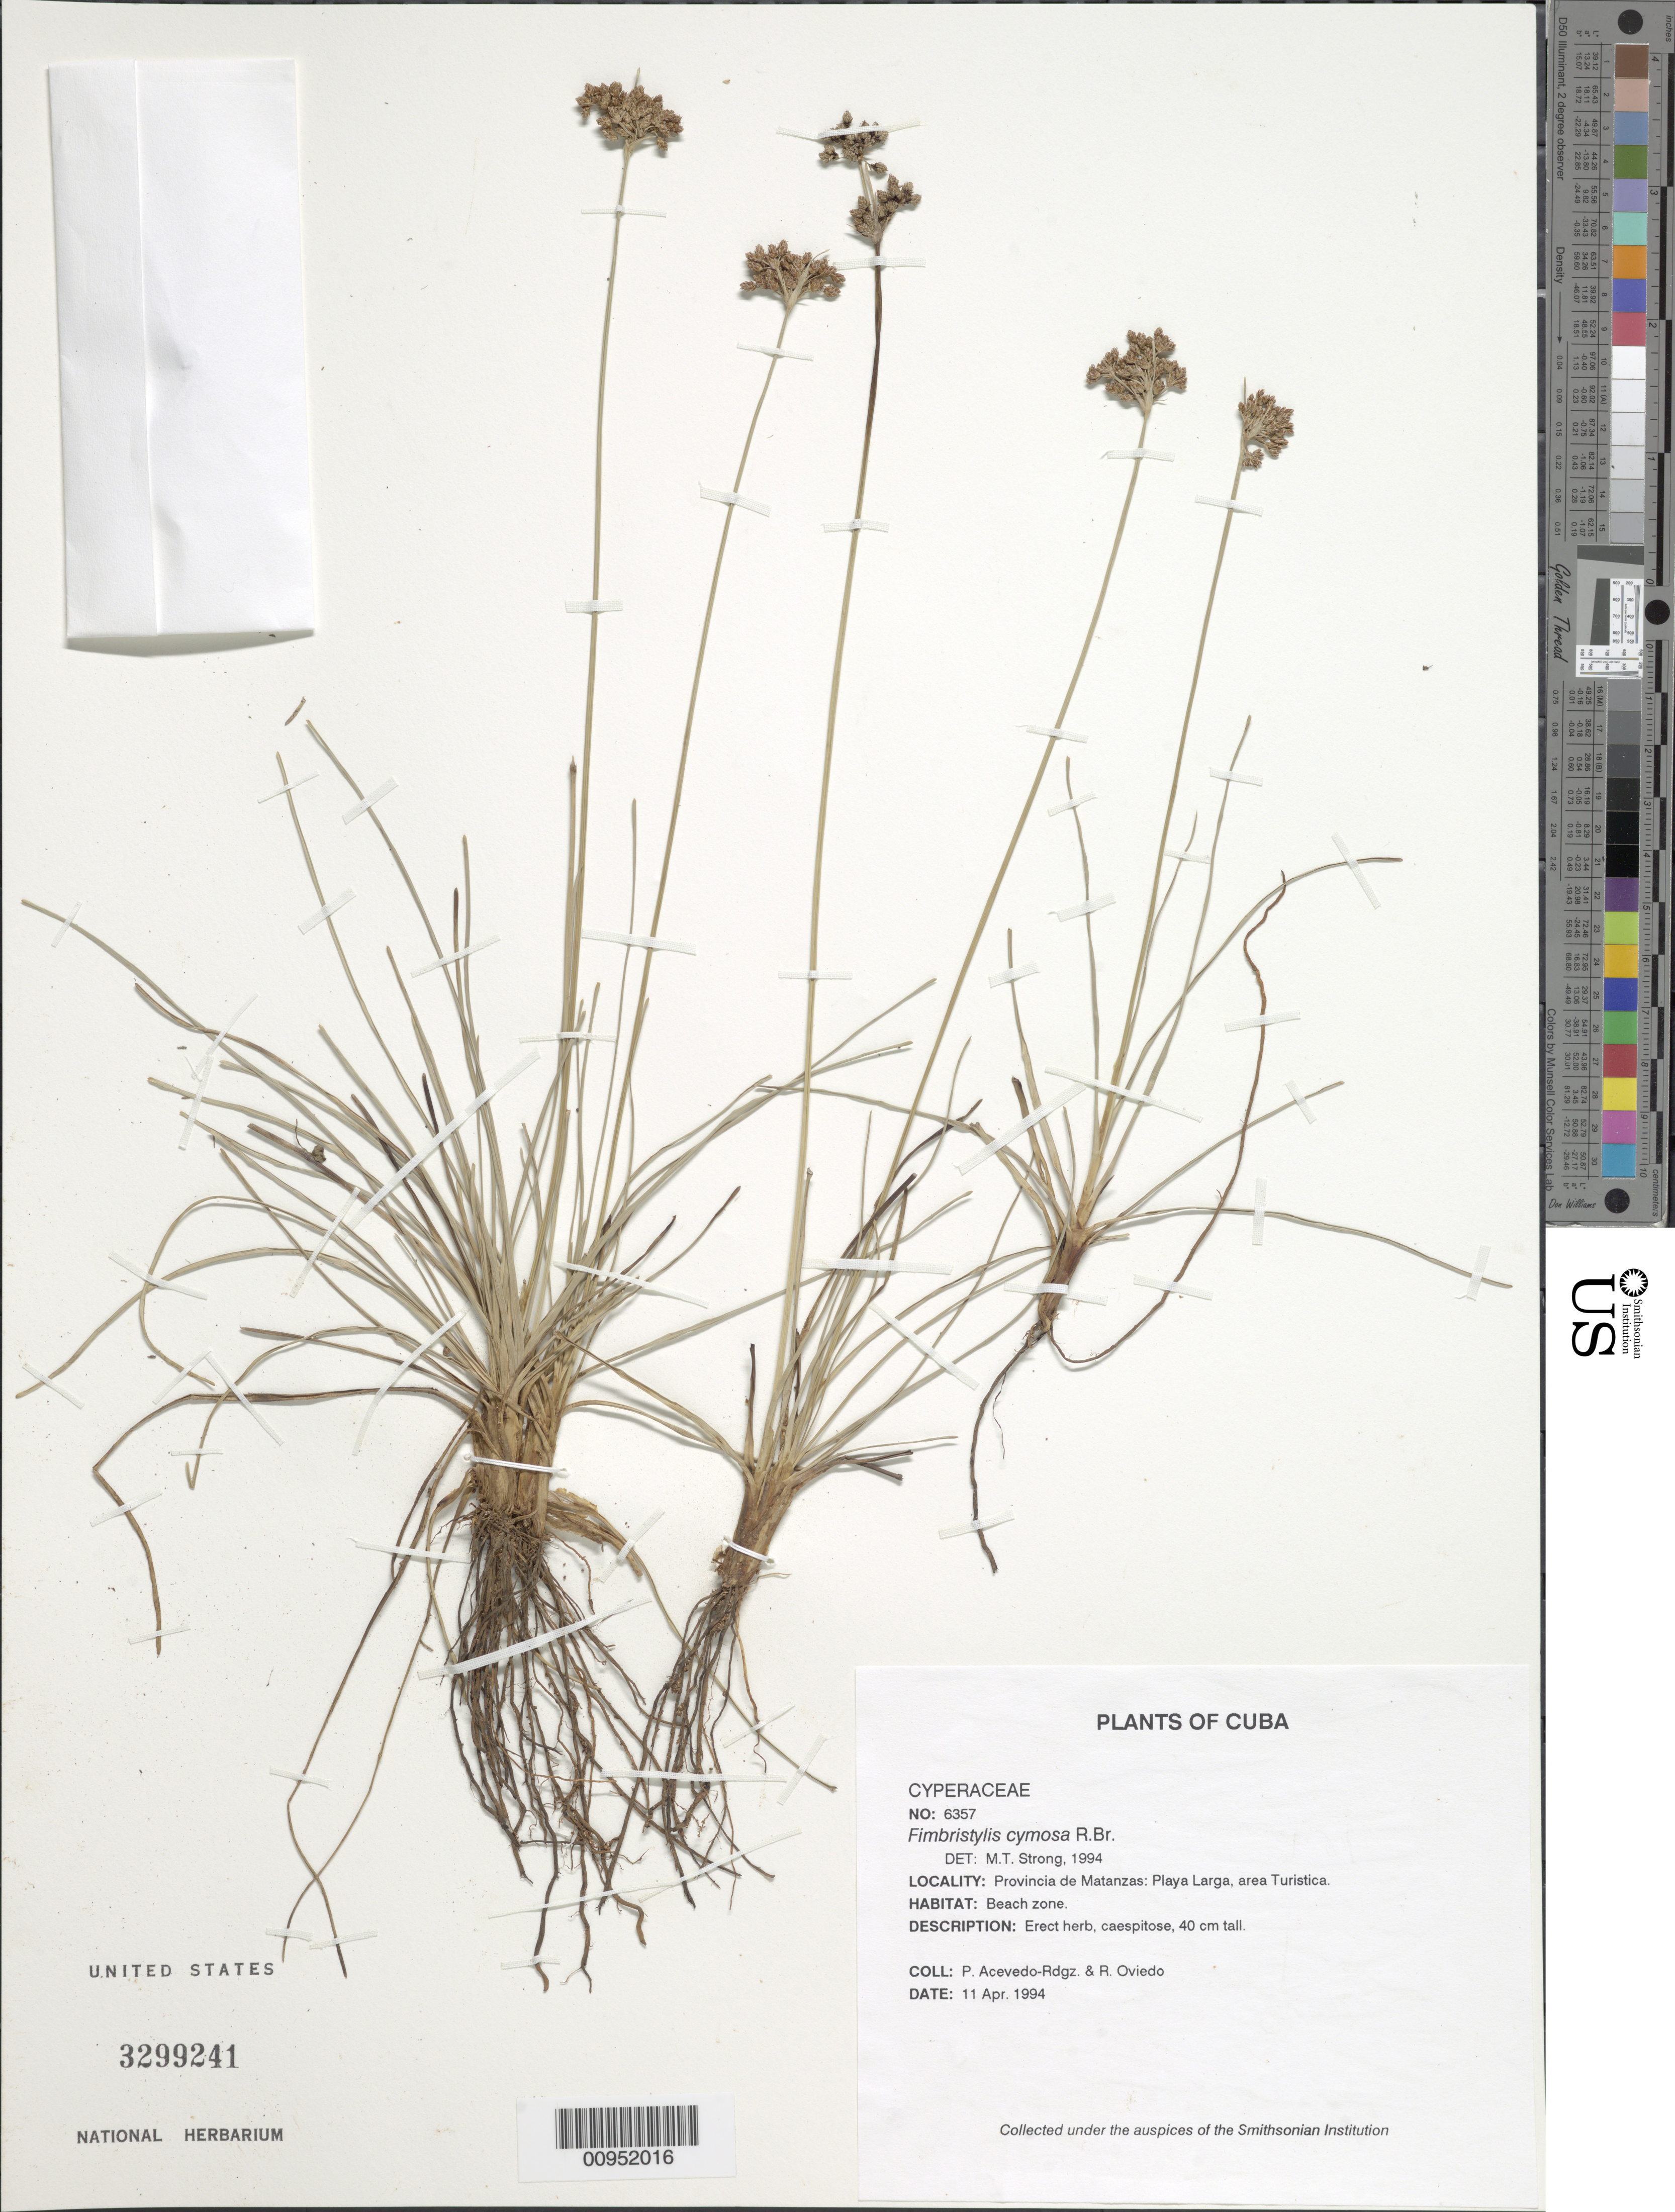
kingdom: Plantae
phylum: Tracheophyta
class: Liliopsida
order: Poales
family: Cyperaceae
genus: Fimbristylis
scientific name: Fimbristylis cymosa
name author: R. Br.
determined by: Strong, M. T., (US), Smithsonian Institution - National Museum of Natural History (UNITED STATES)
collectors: P. Acevedo-Rodr. & R. Oviedo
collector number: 6357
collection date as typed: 11 Apr 1994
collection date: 1994-04-11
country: Cuba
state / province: Matanzas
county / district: Municipio de Ciénaga de Zapata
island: Cuba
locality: Playa Larga, area Tursitica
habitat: Beach zone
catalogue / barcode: US 3299241